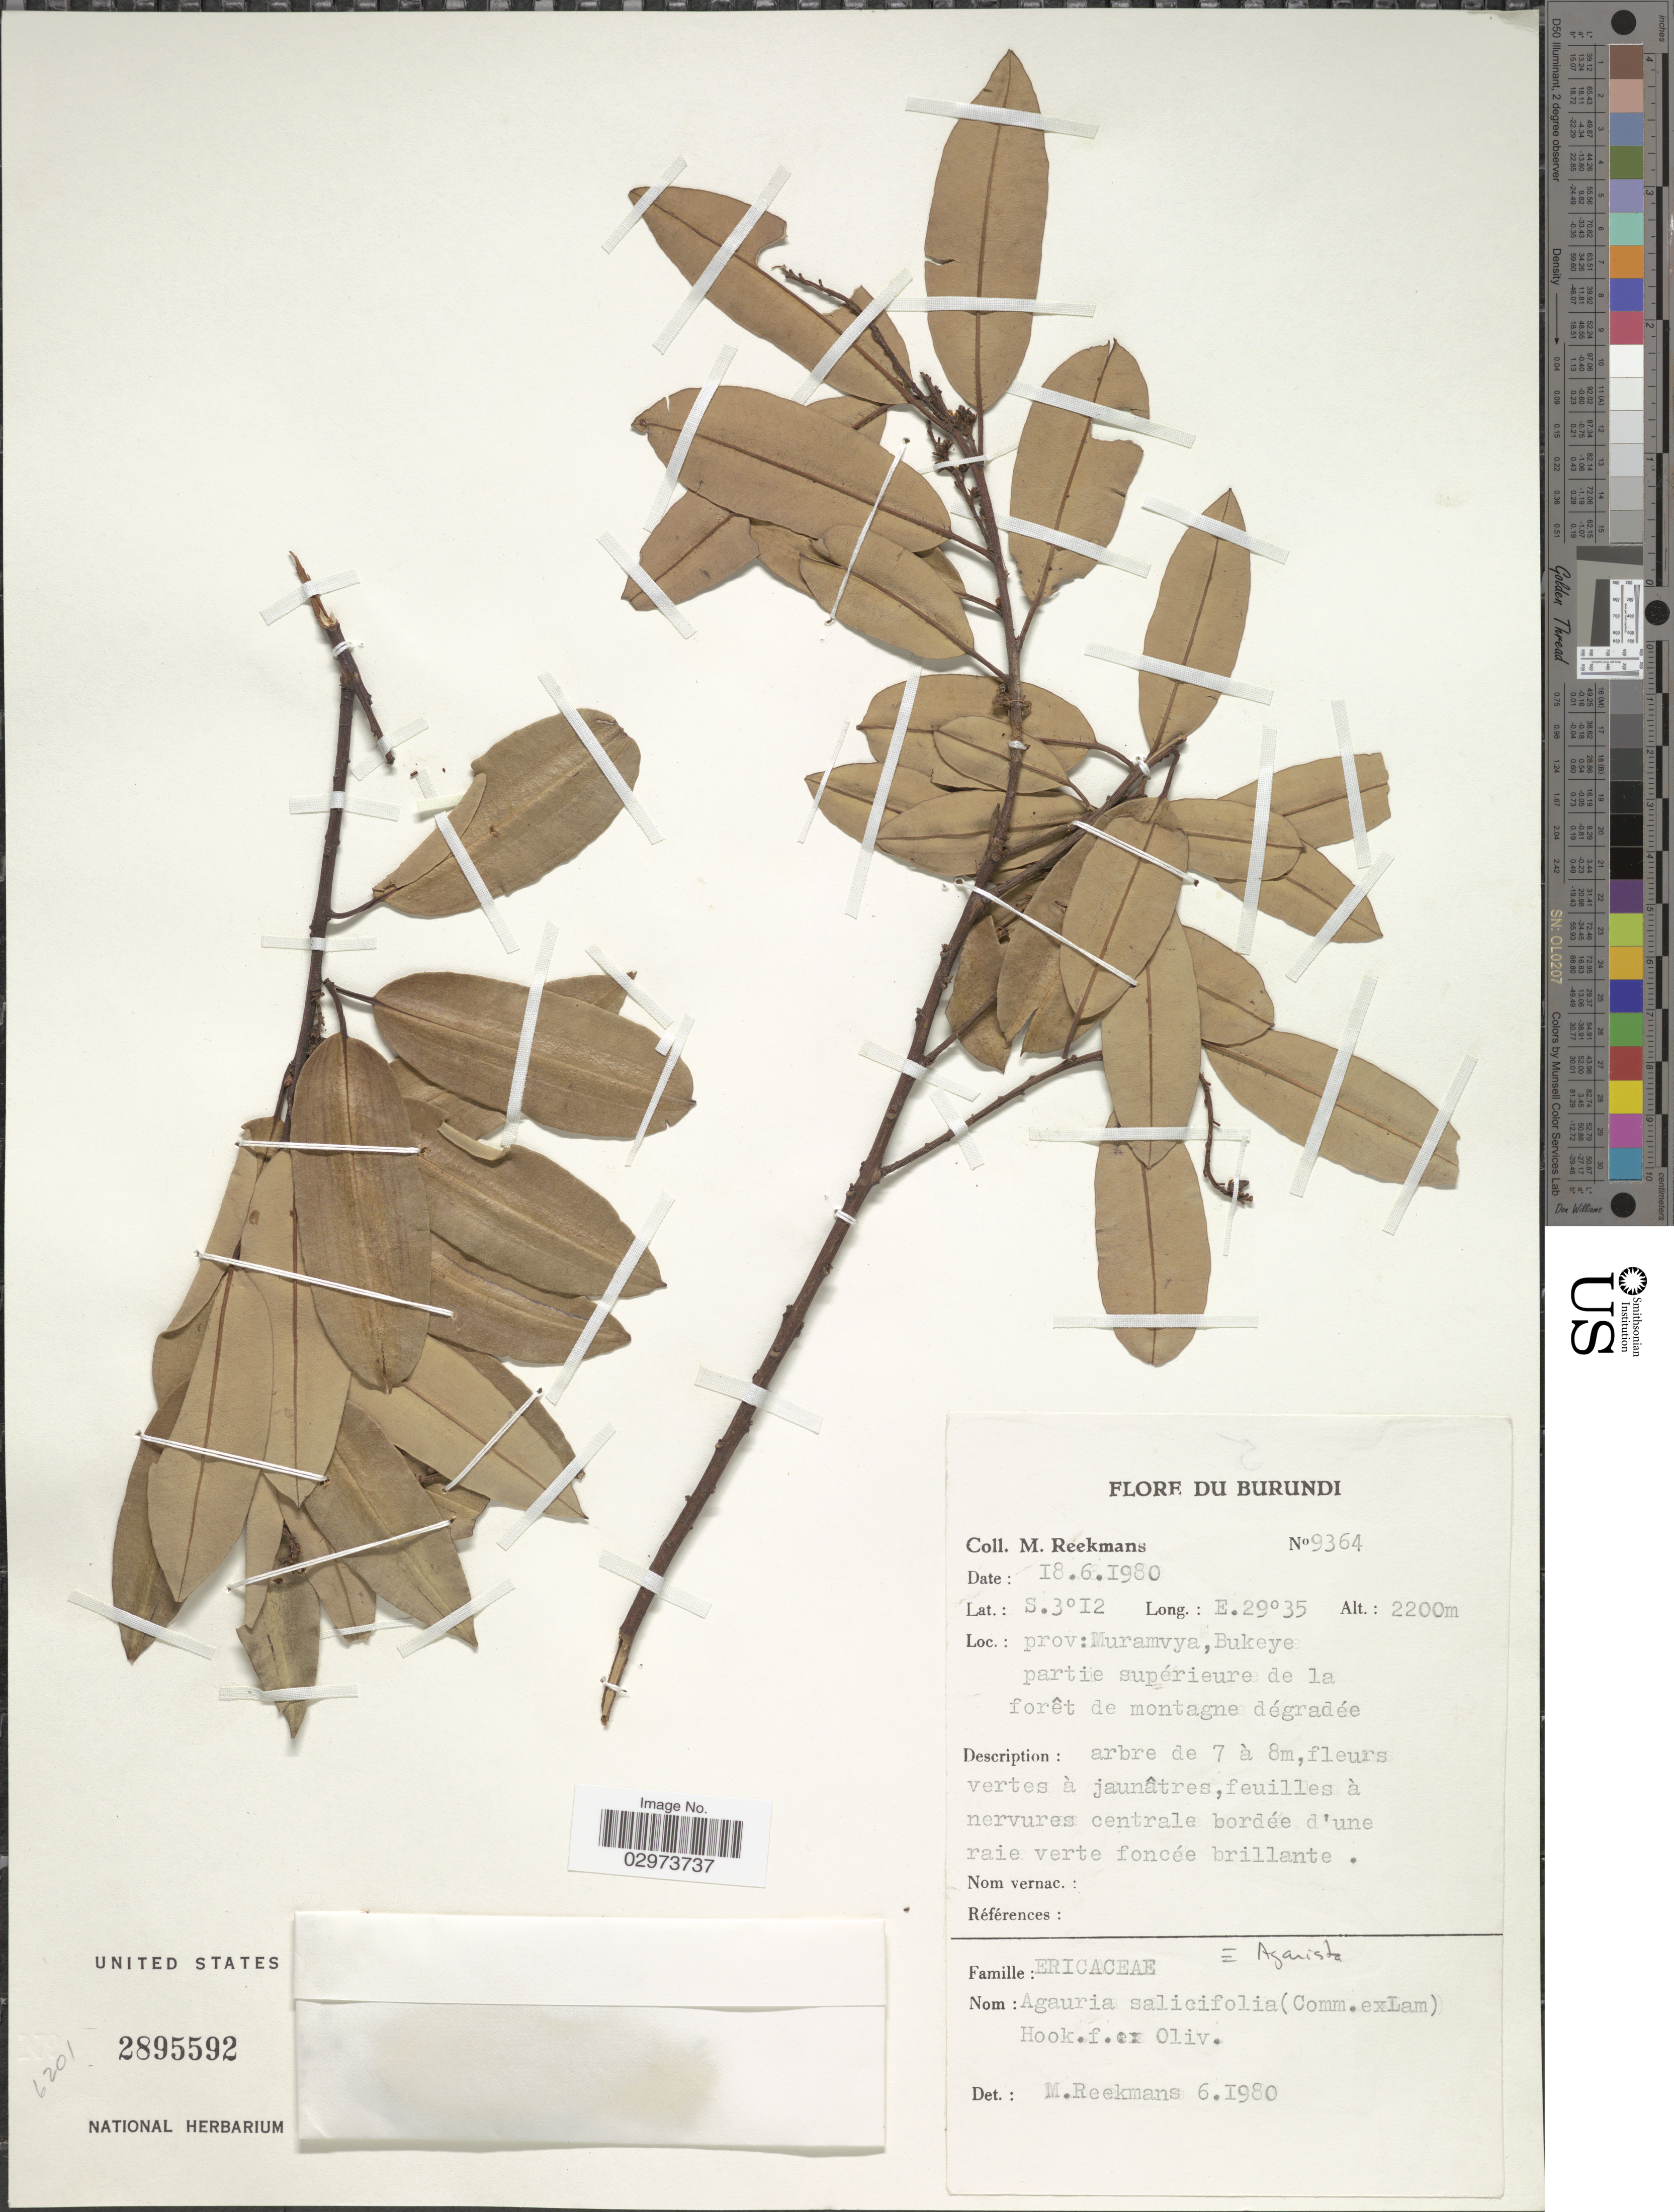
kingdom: Plantae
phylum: Tracheophyta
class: Magnoliopsida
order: Ericales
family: Ericaceae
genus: Agarista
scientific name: Agarista salicifolia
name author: (Lam.) G. Don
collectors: M. Reekmans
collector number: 9364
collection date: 1980-06-18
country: Burundi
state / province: Muramvya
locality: Bukeye.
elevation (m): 2200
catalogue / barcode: US 2895592